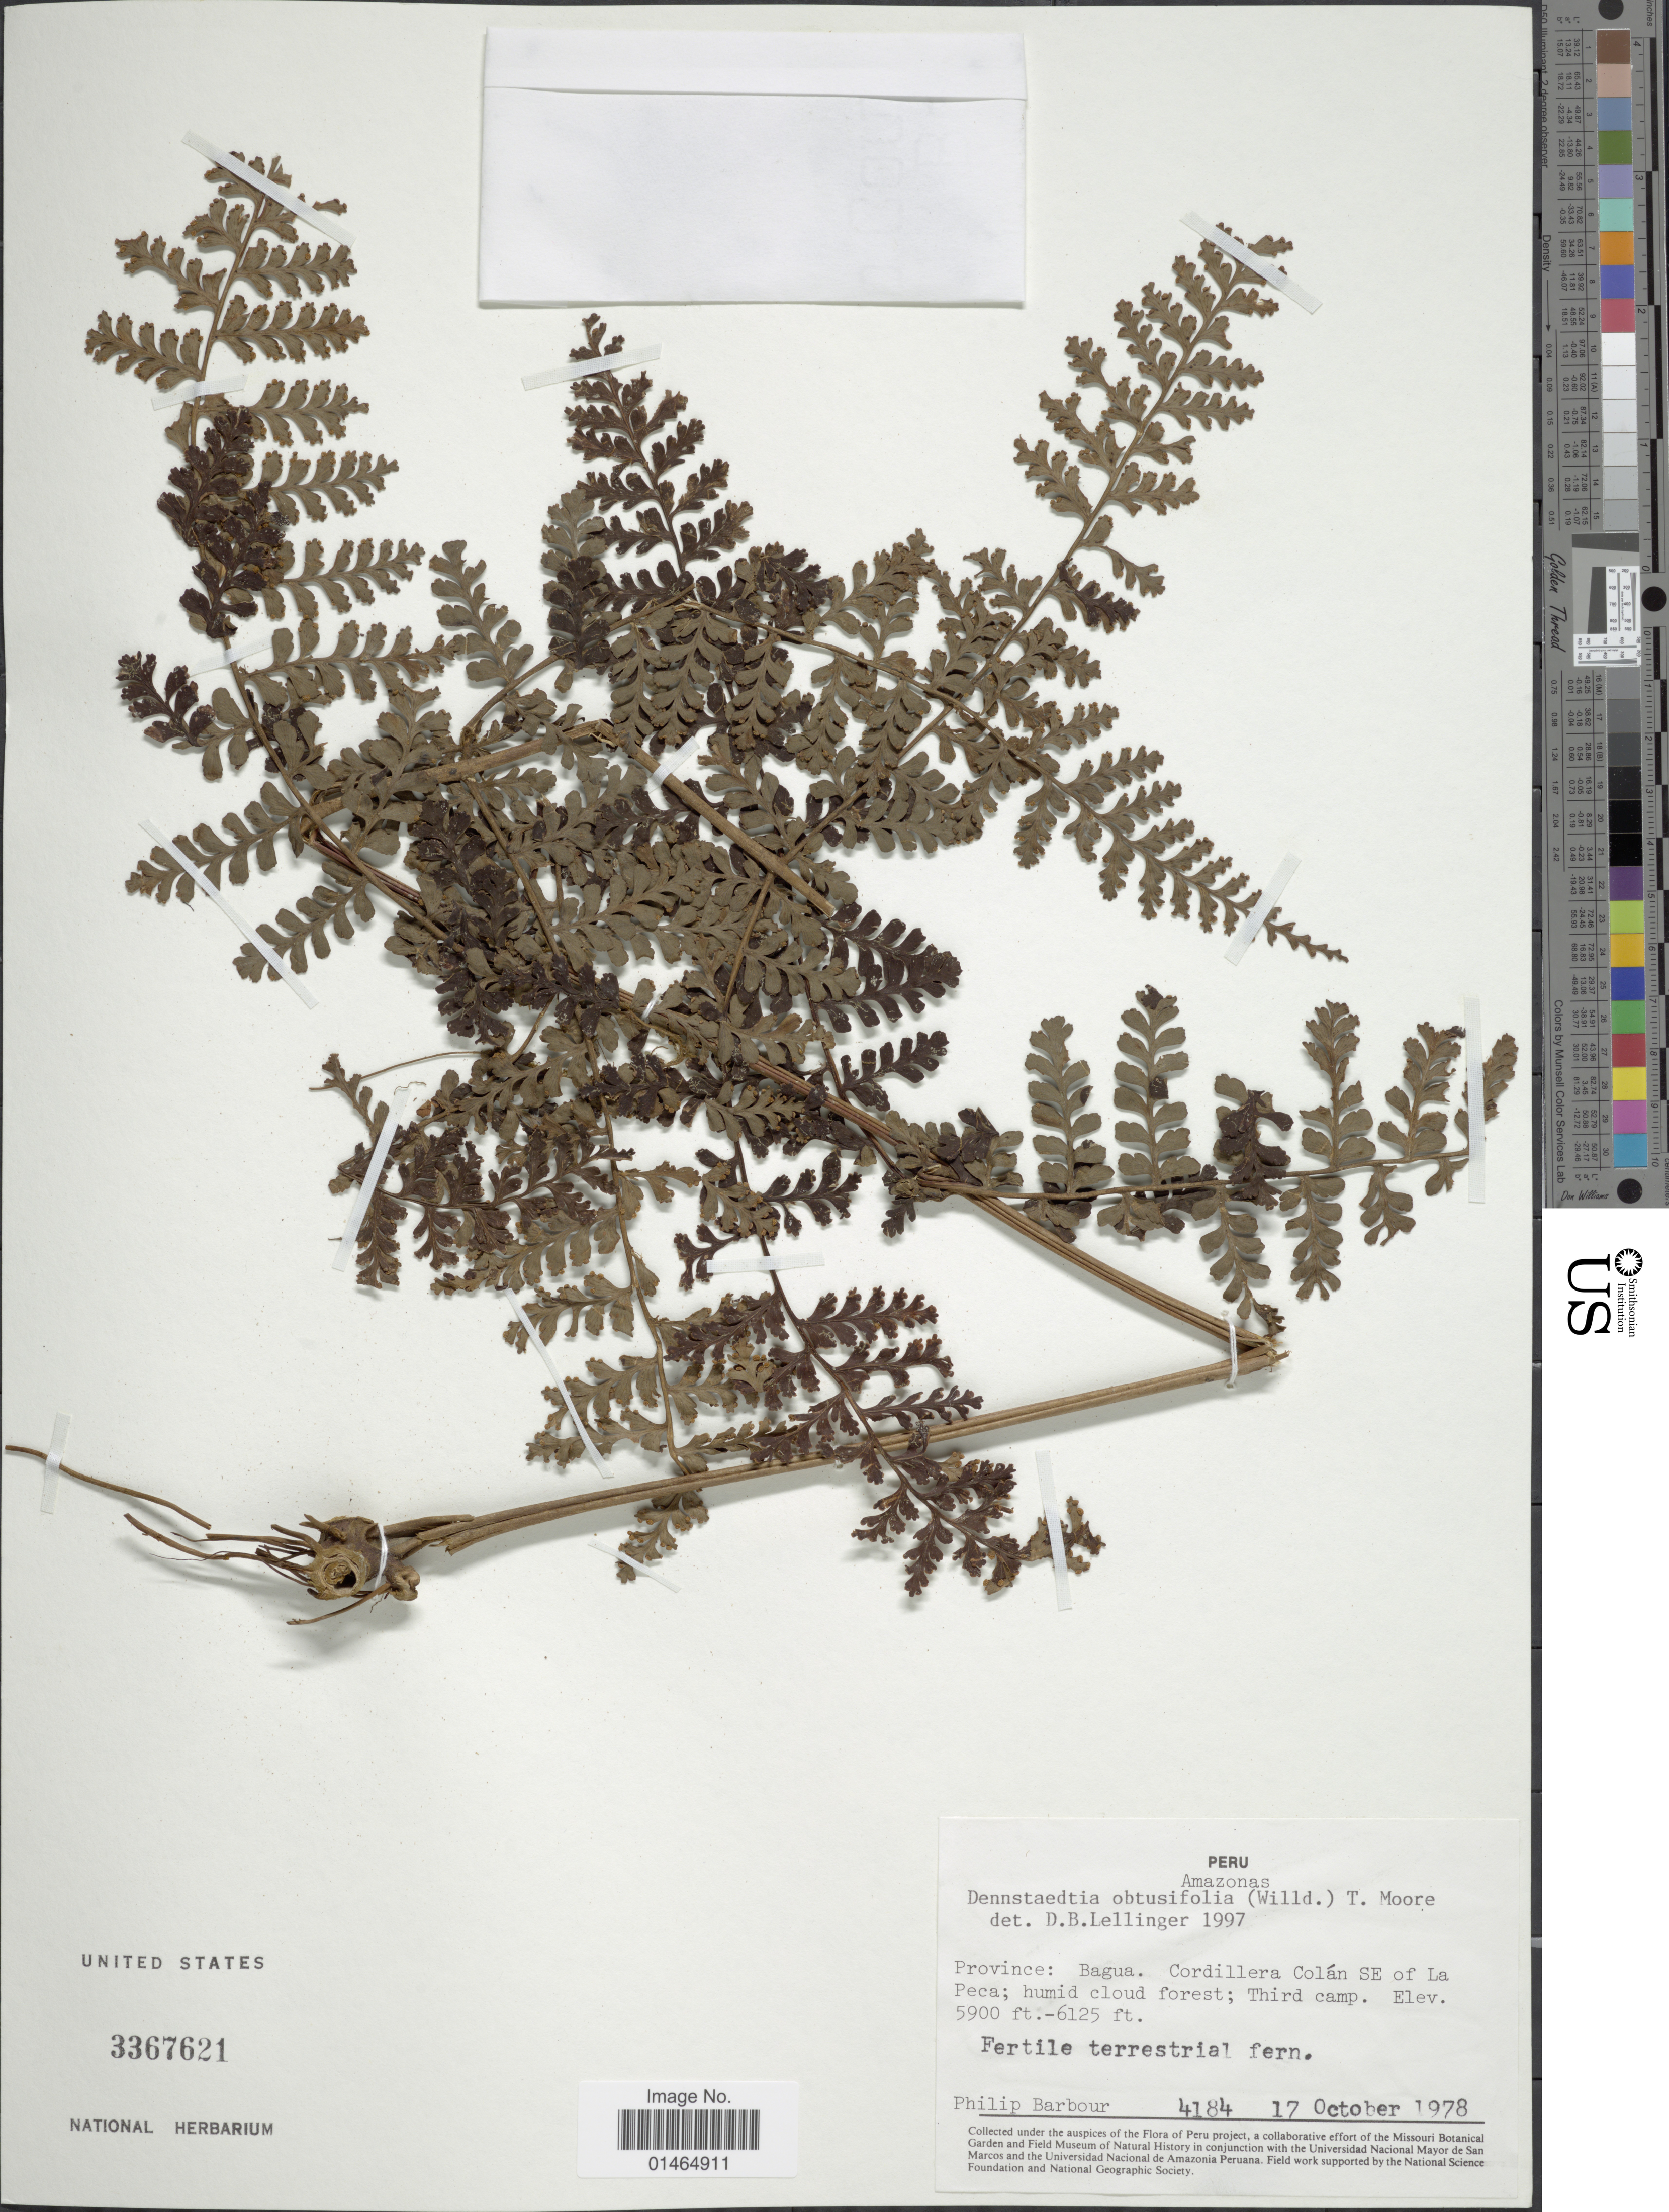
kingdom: Plantae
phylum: Tracheophyta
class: Polypodiopsida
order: Polypodiales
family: Dennstaedtiaceae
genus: Dennstaedtia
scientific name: Dennstaedtia obtusifolia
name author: (Willd.) T. Moore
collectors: P. Barbour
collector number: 4184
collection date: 1978-10-17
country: Peru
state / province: Amazonas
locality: Province: Bagua. Cordillera Colán SE of La Peca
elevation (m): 1798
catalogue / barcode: US 3367621